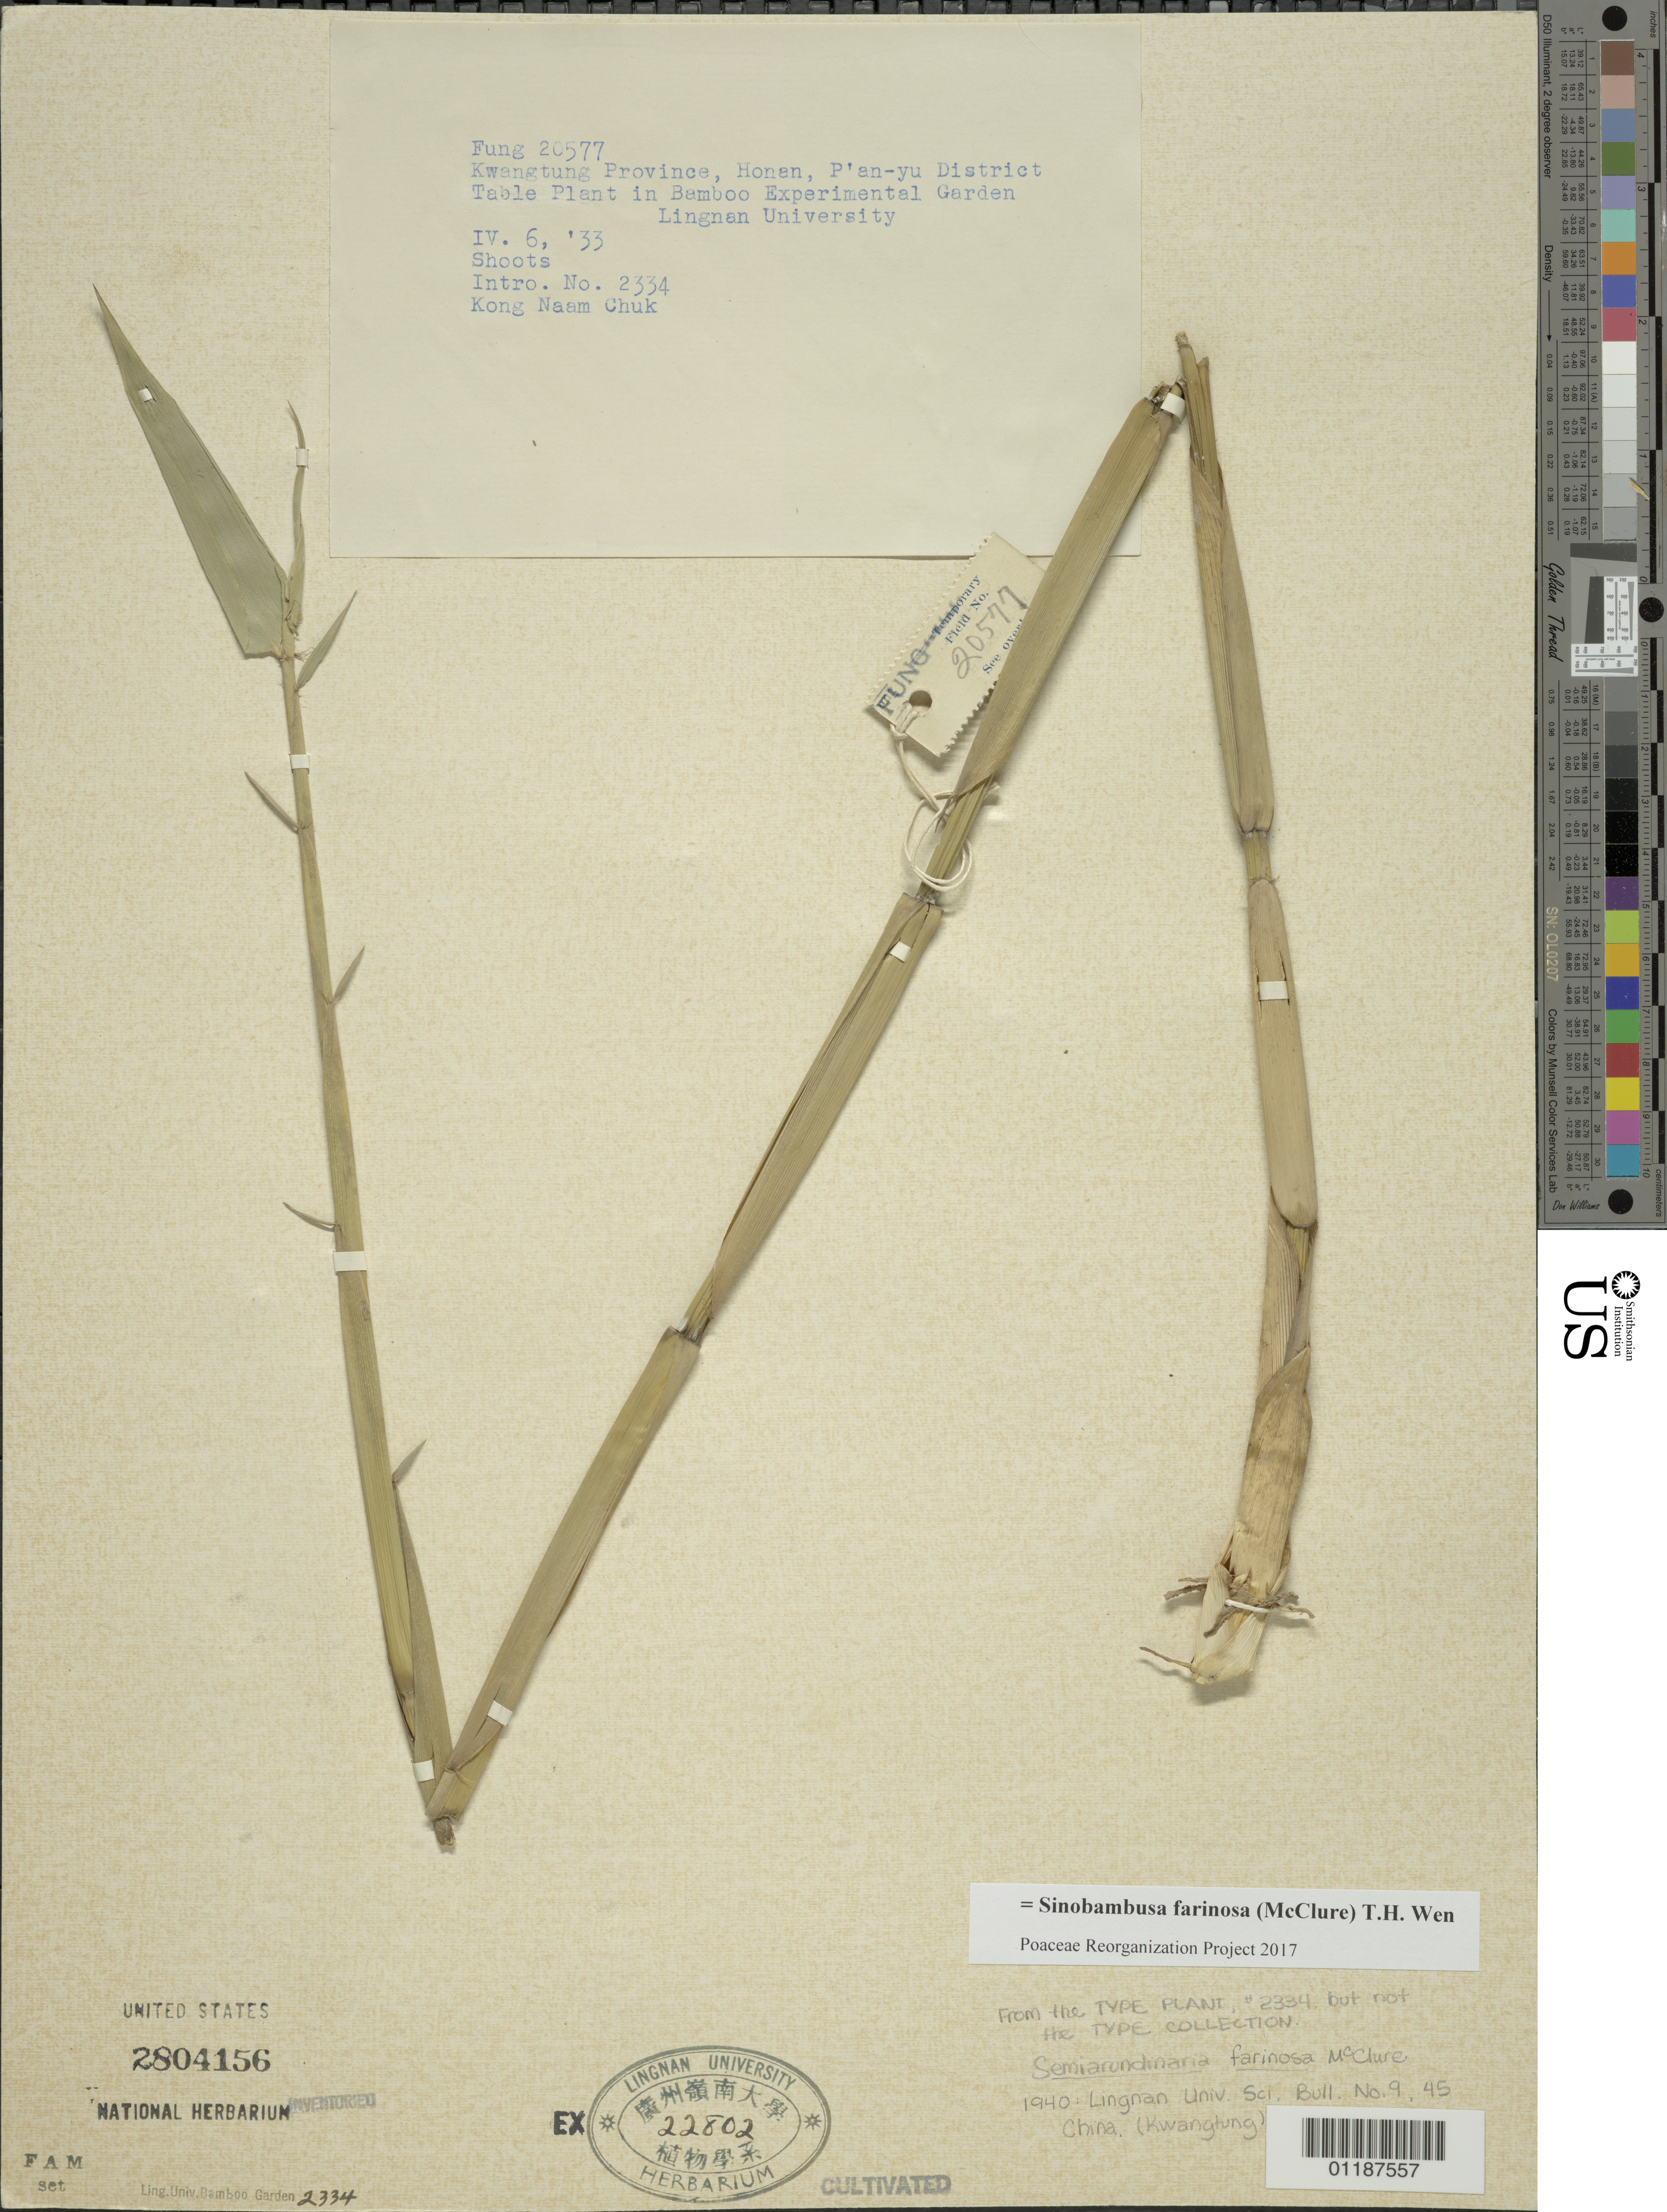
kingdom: Plantae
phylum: Tracheophyta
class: Liliopsida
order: Poales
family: Poaceae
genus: Sinobambusa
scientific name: Sinobambusa farinosa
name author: (McClure) T.H. Wen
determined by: Poaceae Reorganization Project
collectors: H. L. Fung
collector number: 20577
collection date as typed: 06 Apr 1933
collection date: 1933-04-06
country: China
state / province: Guangdong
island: Honam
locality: Lingnan University Bamboo Garden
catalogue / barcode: US 2804156